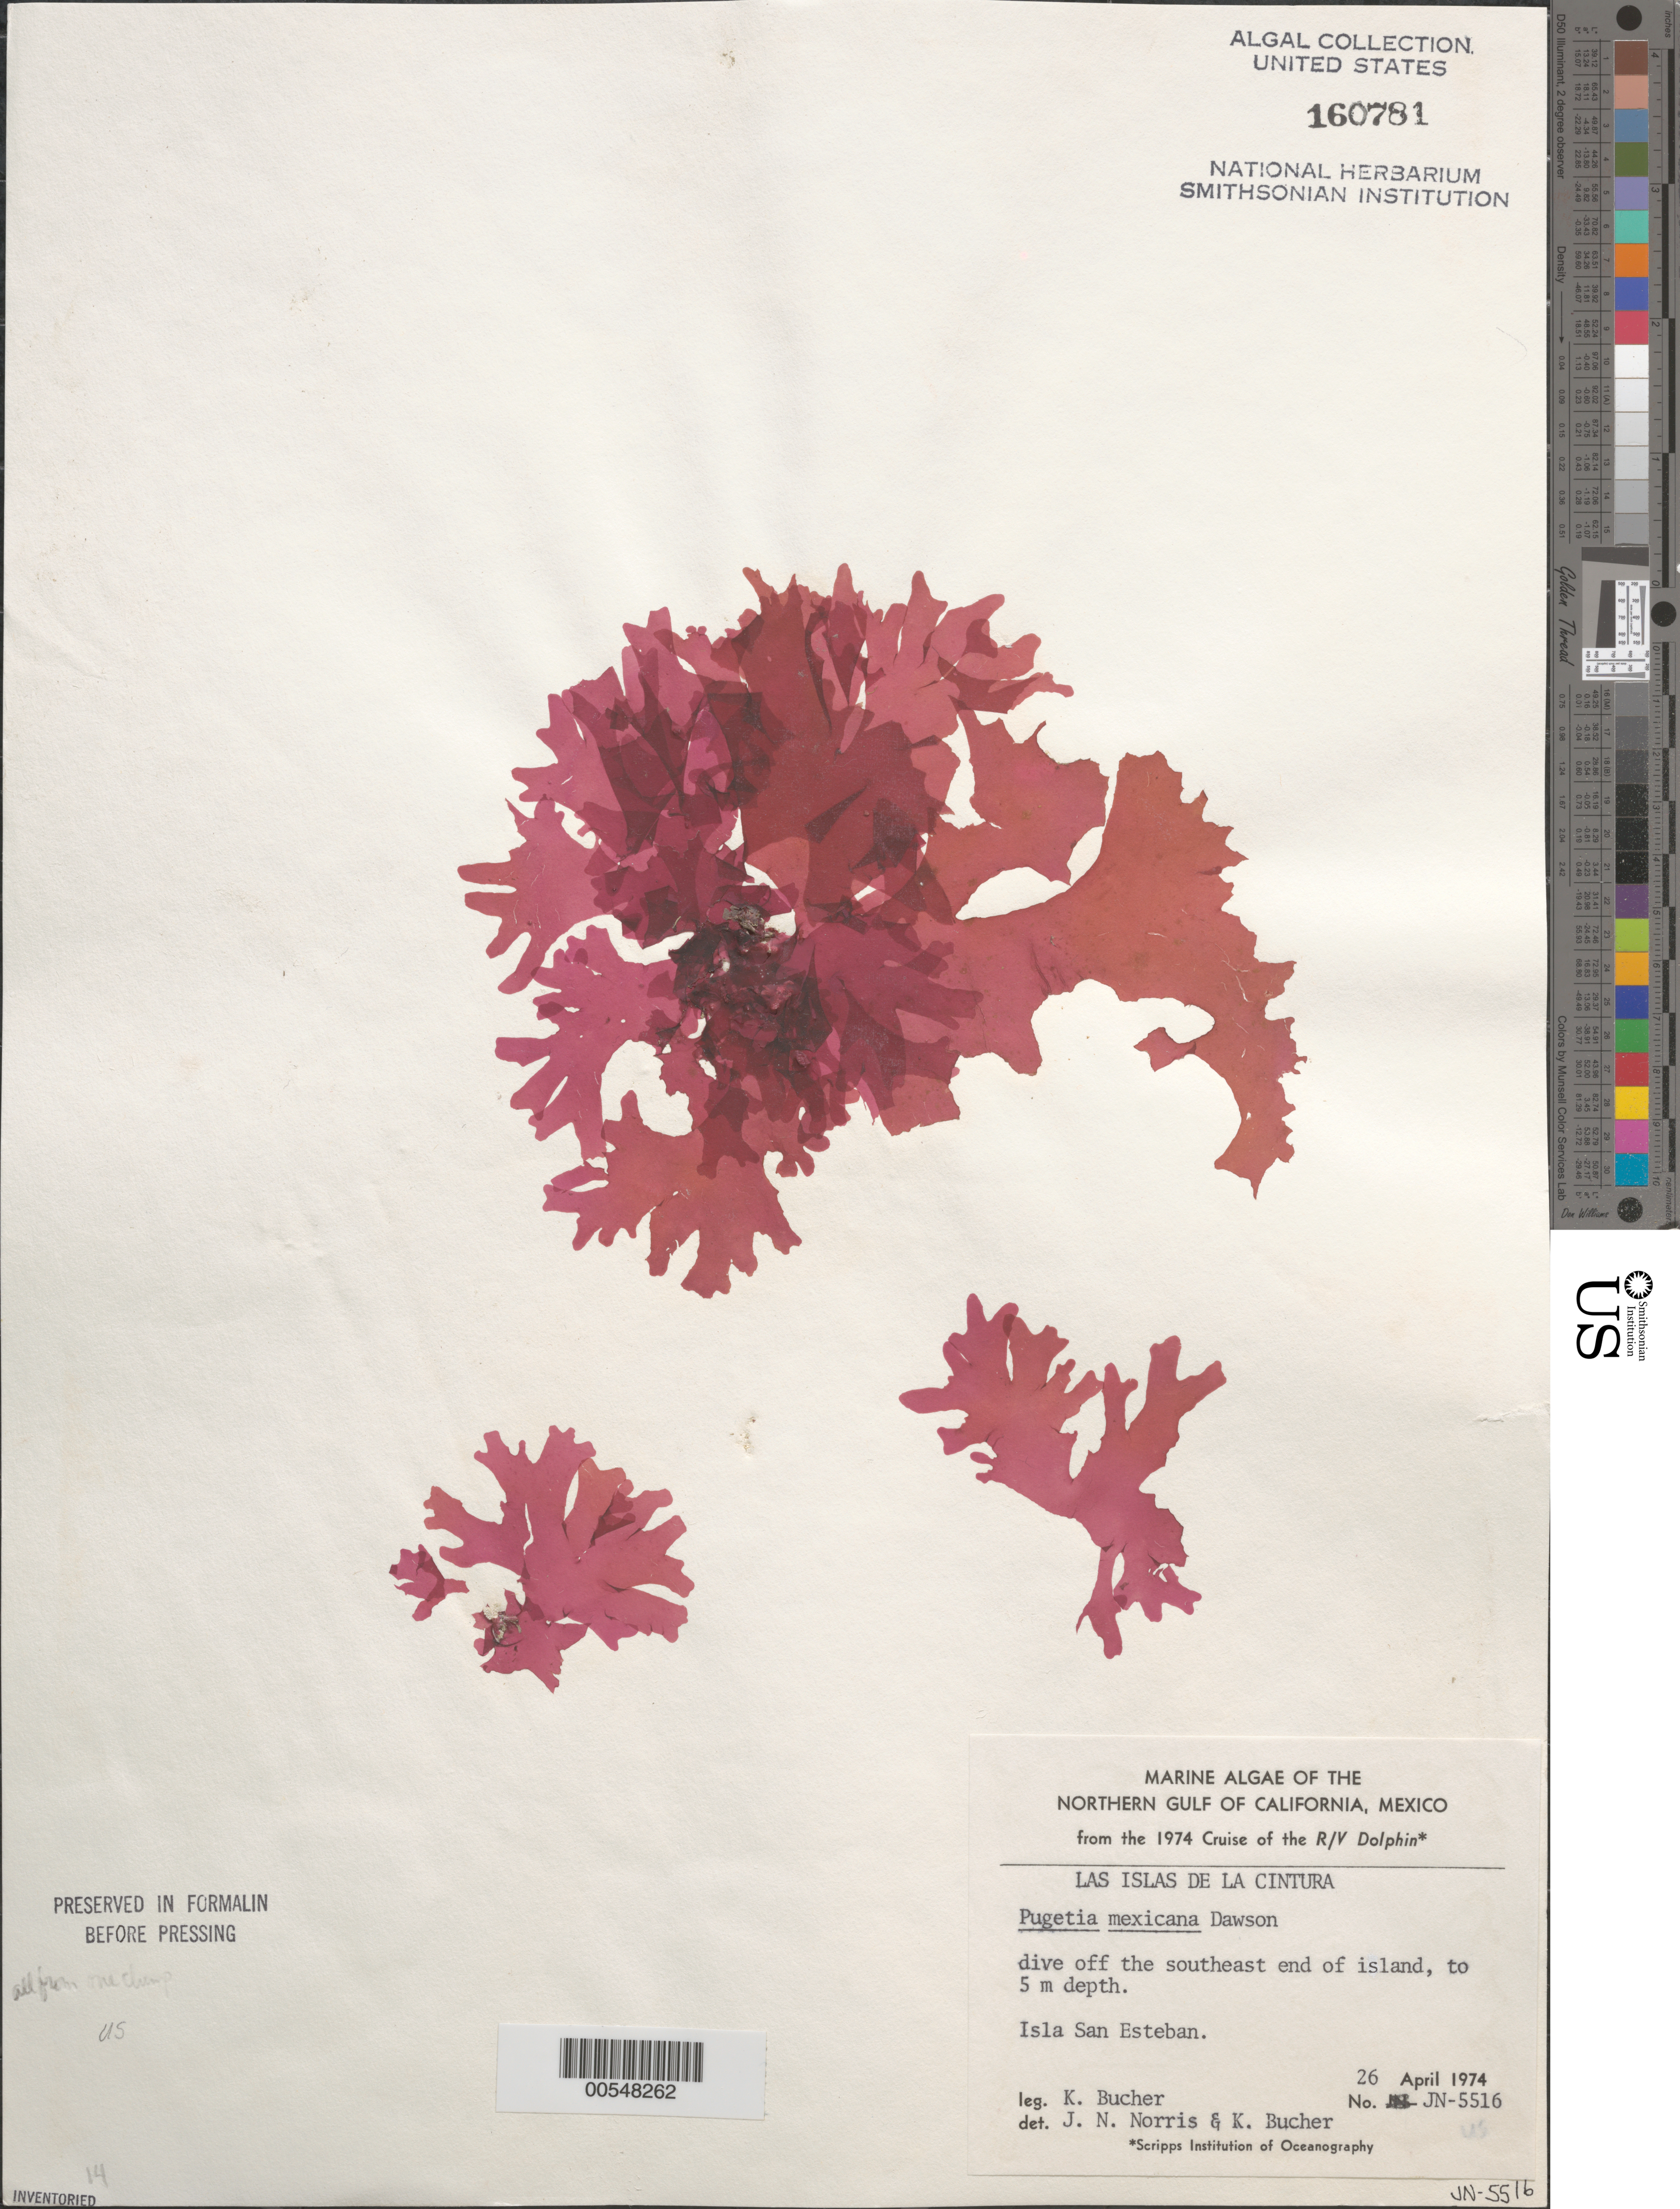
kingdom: Plantae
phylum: Rhodophyta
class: Florideophyceae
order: Gigartinales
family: Kallymeniaceae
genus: Pugetia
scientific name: Pugetia mexicana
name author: E.Y. Dawson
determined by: Norris, J. N.; Bucher, K. E.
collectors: K. E. Bucher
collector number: JN-5516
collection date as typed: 26 Apr 1974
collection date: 1974-04-26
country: Mexico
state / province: Baja California Norte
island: Isla San Esteban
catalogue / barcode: US 160781